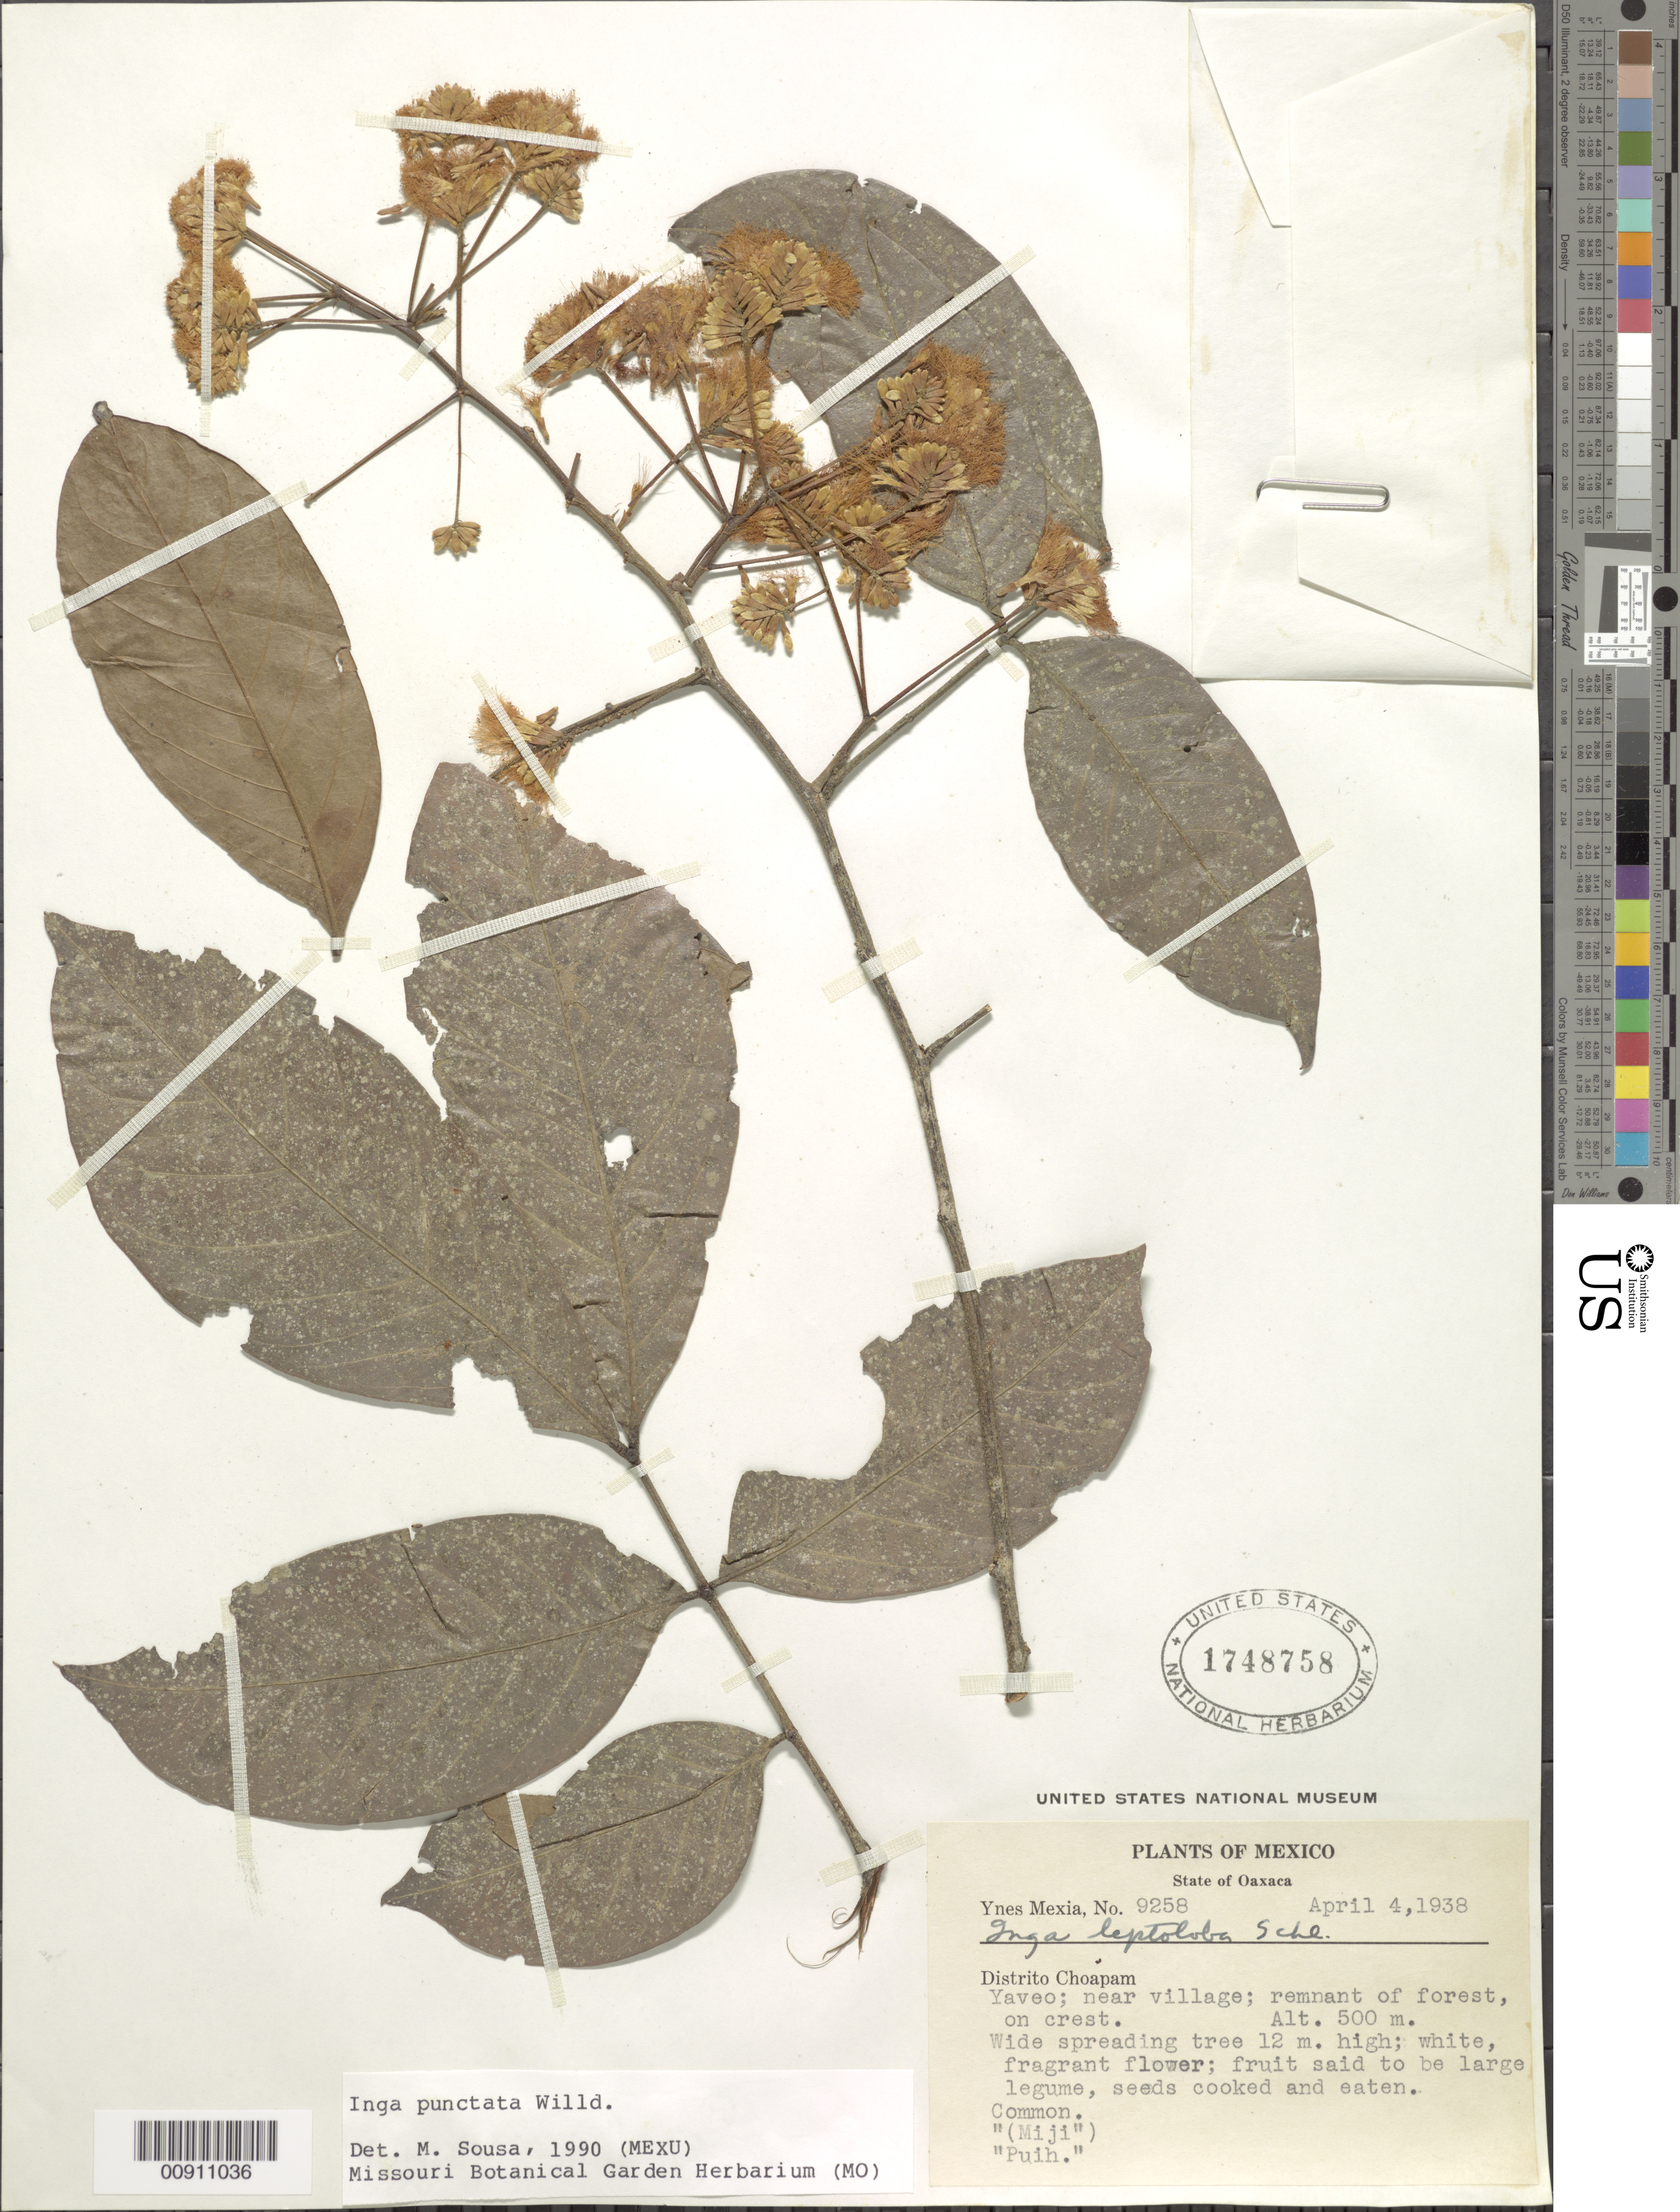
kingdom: Plantae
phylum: Tracheophyta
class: Magnoliopsida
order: Fabales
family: Fabaceae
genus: Inga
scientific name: Inga punctata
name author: Willd.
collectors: Y. Mexia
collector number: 9258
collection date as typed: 04 Apr 1938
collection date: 1938-04-04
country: Mexico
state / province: Oaxaca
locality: Oaxaca, Distrito Choapam, Yaveo; near village.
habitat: Remnant of forest, on crest.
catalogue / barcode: US 1748758